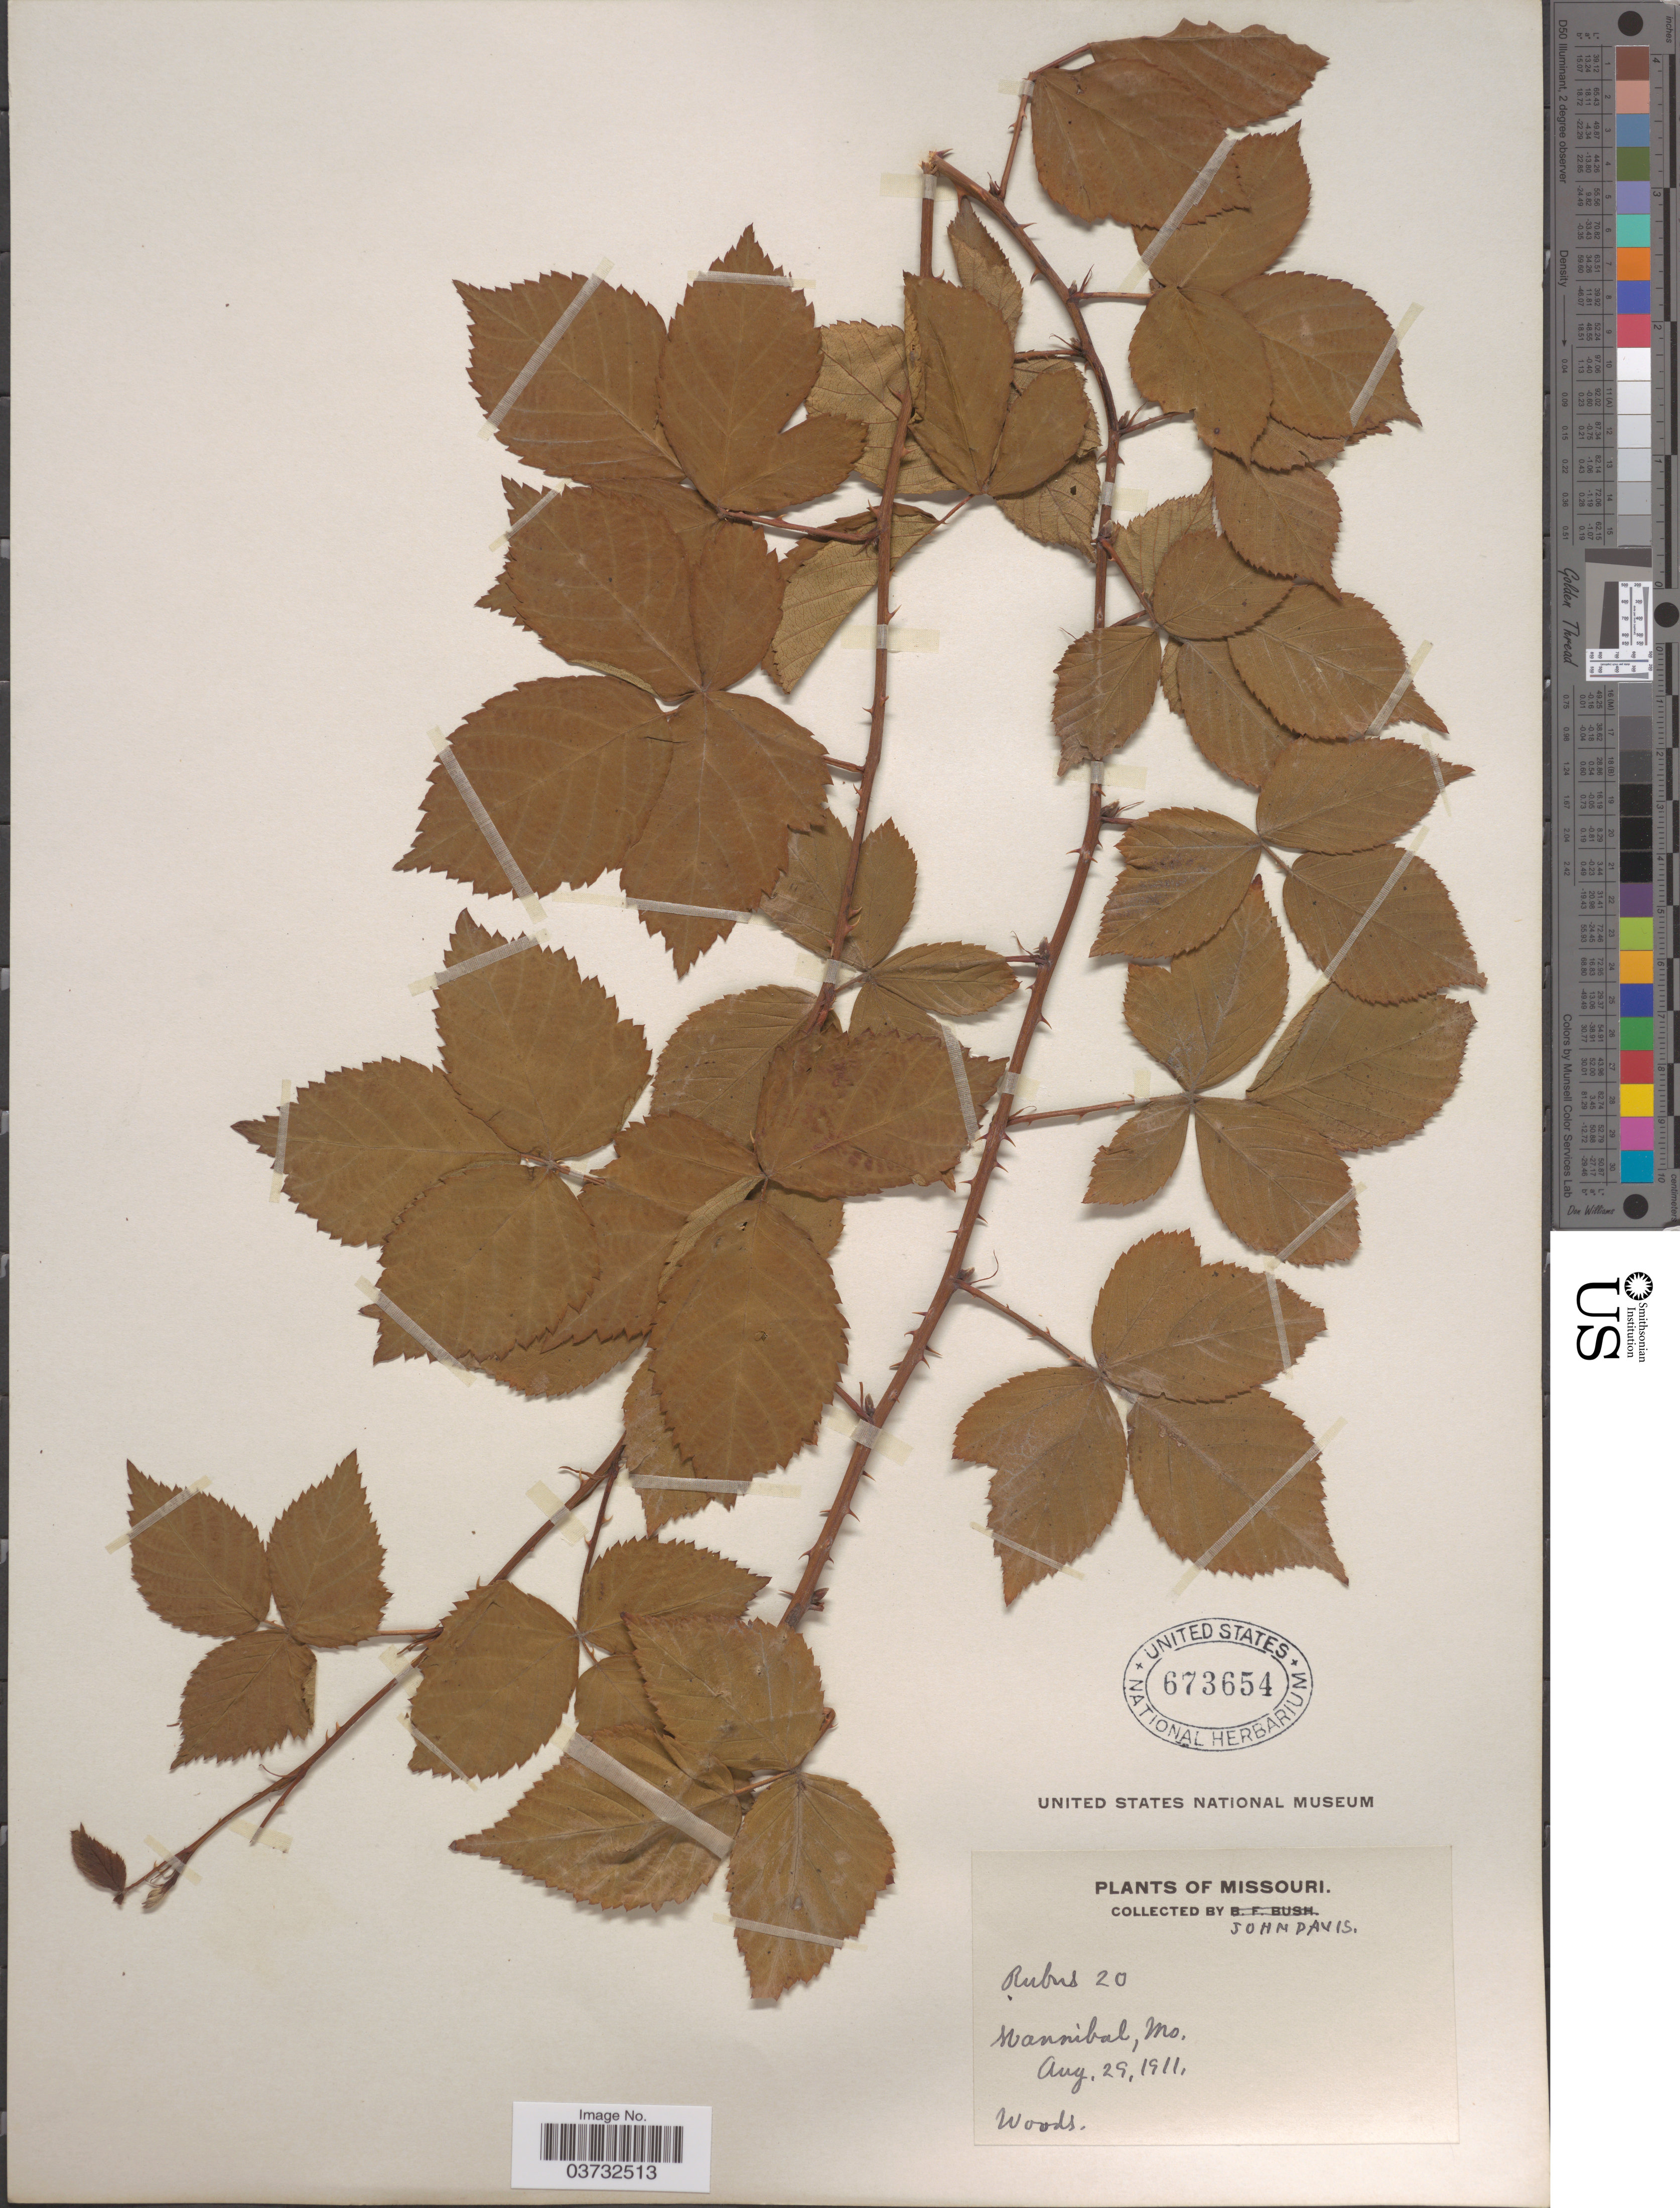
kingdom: Plantae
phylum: Tracheophyta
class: Magnoliopsida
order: Rosales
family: Rosaceae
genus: Rubus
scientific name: Rubus sp.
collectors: J. Davis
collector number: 20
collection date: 1911-08-29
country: United States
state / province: Missouri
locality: Hannibal.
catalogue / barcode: US 673654